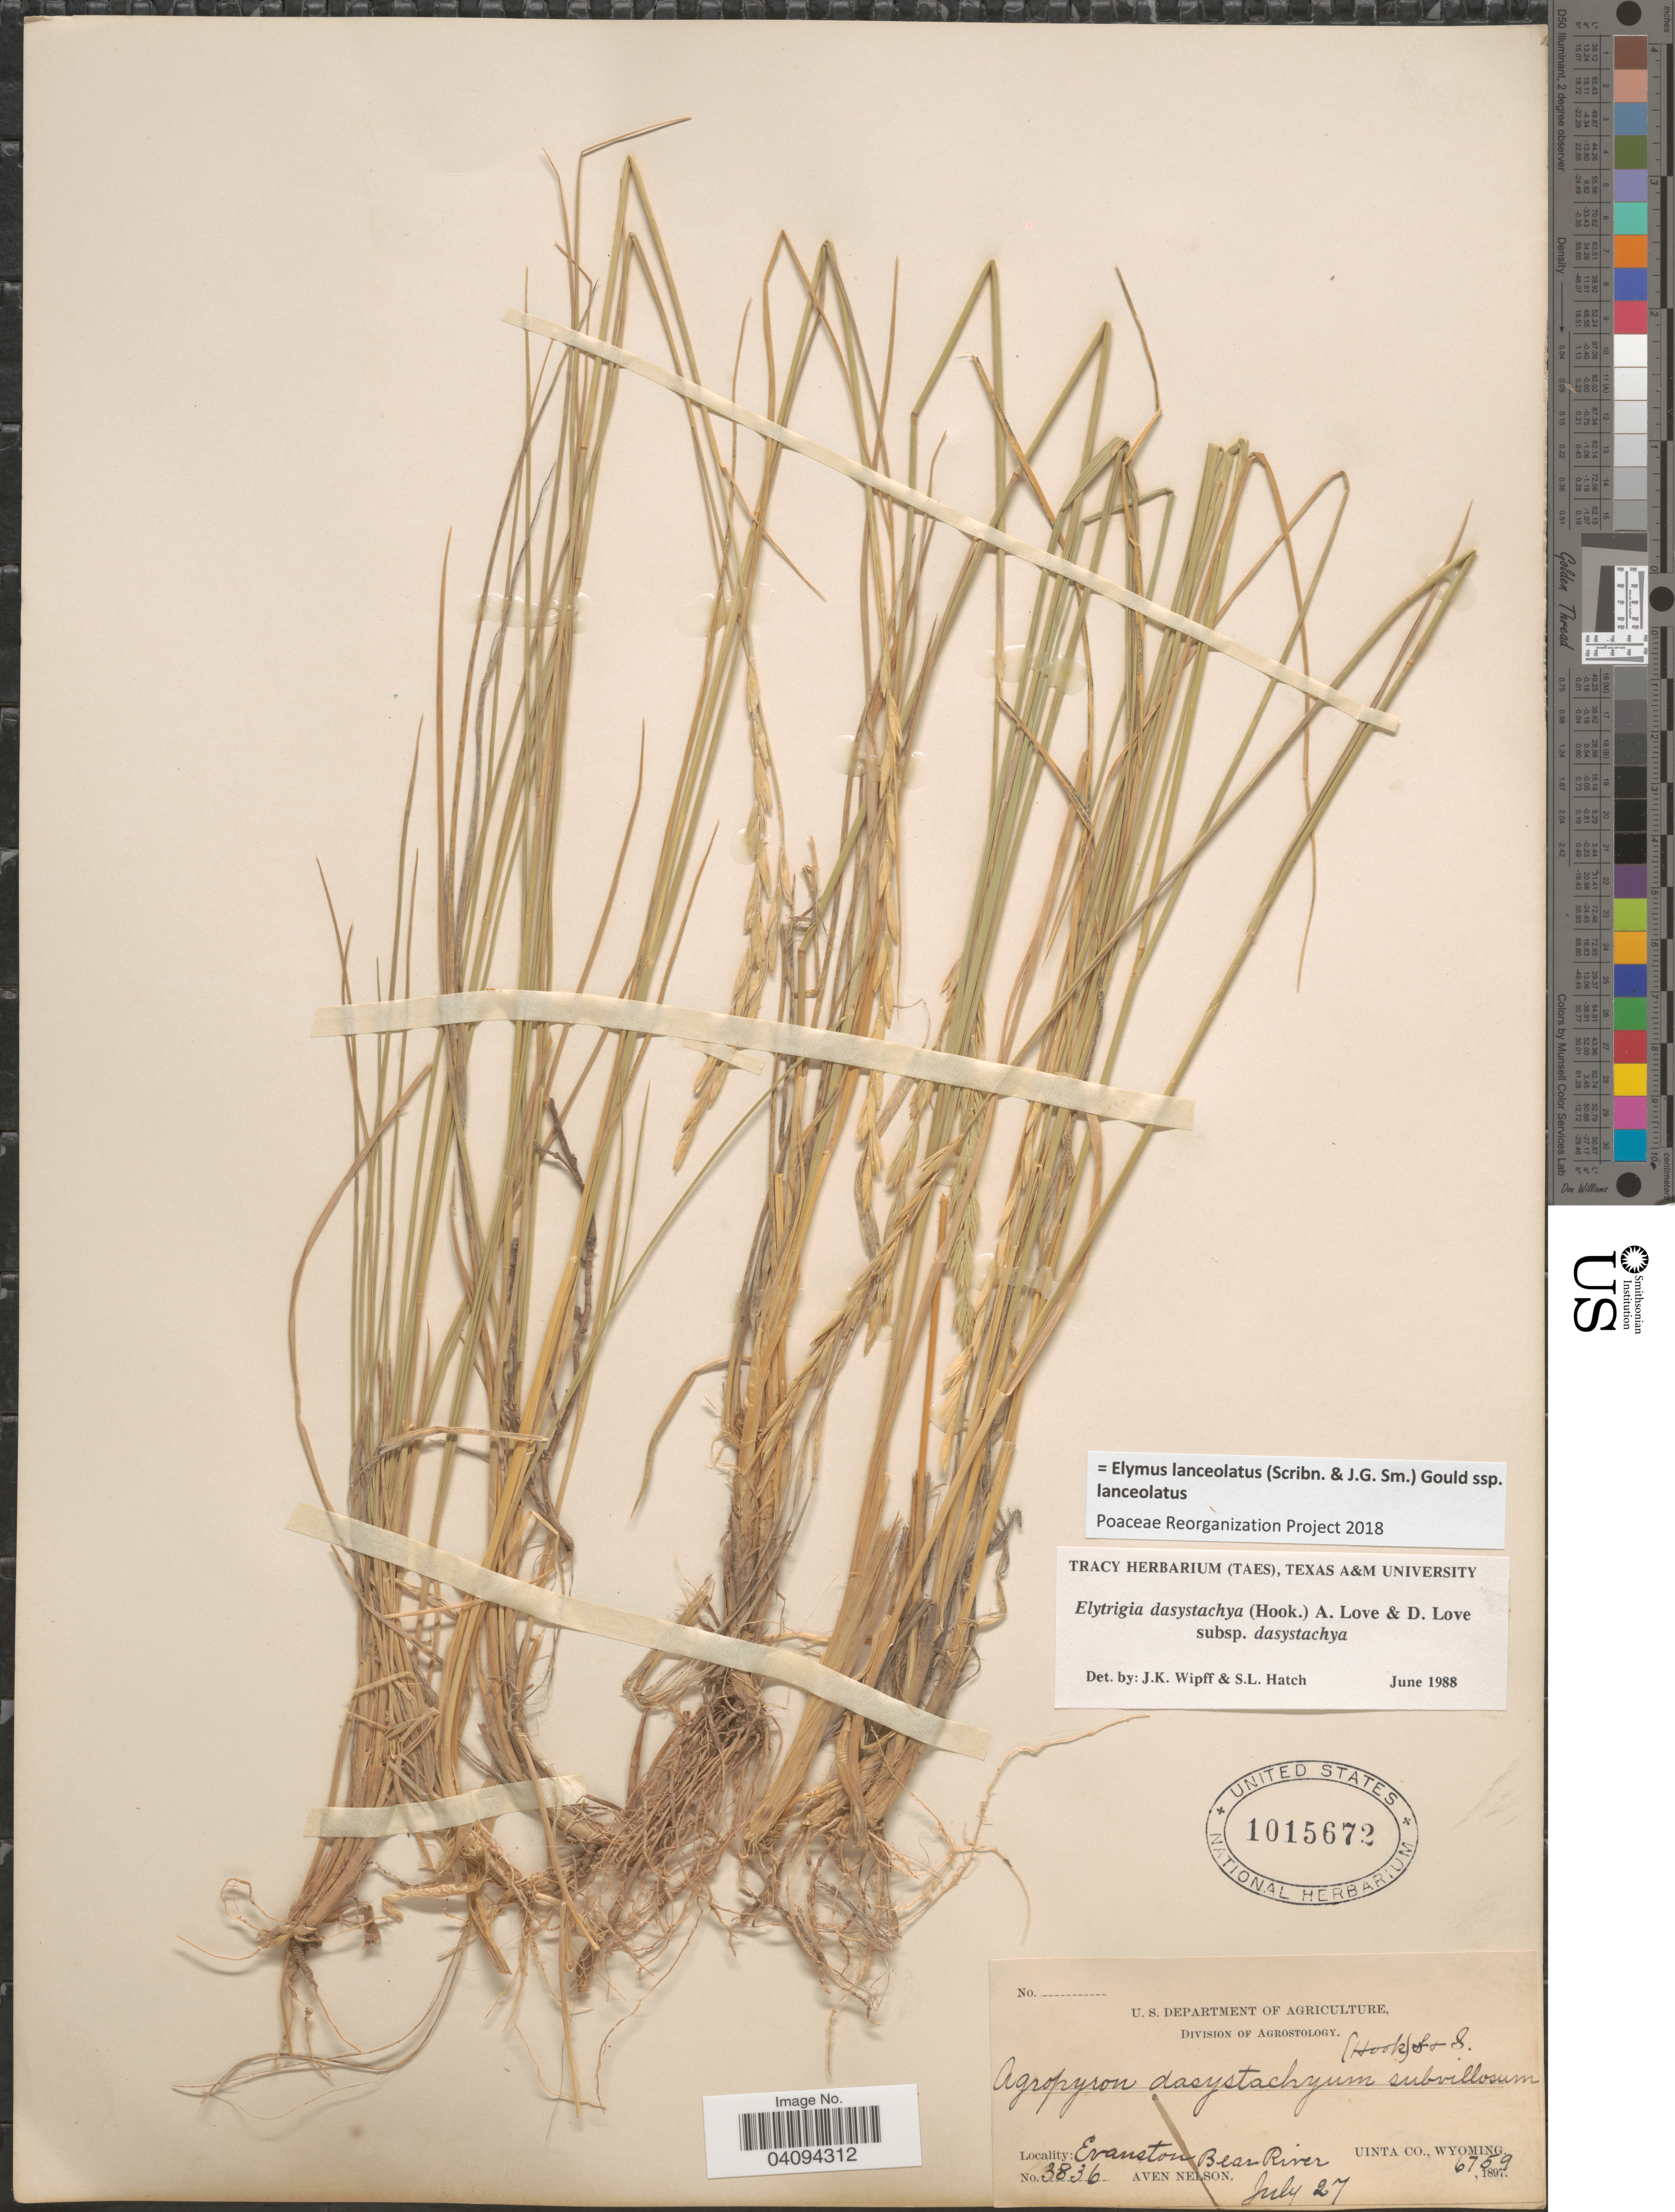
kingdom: Plantae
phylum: Tracheophyta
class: Liliopsida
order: Poales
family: Poaceae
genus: Elymus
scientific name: Elymus lanceolatus subsp. lanceolatus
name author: (Scribn. & J.G. Sm.) Gould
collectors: A. Nelson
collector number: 3836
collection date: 1897-07-27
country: United States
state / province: Wyoming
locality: Evanston. Bear River. Uinta Co.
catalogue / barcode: US 1015672